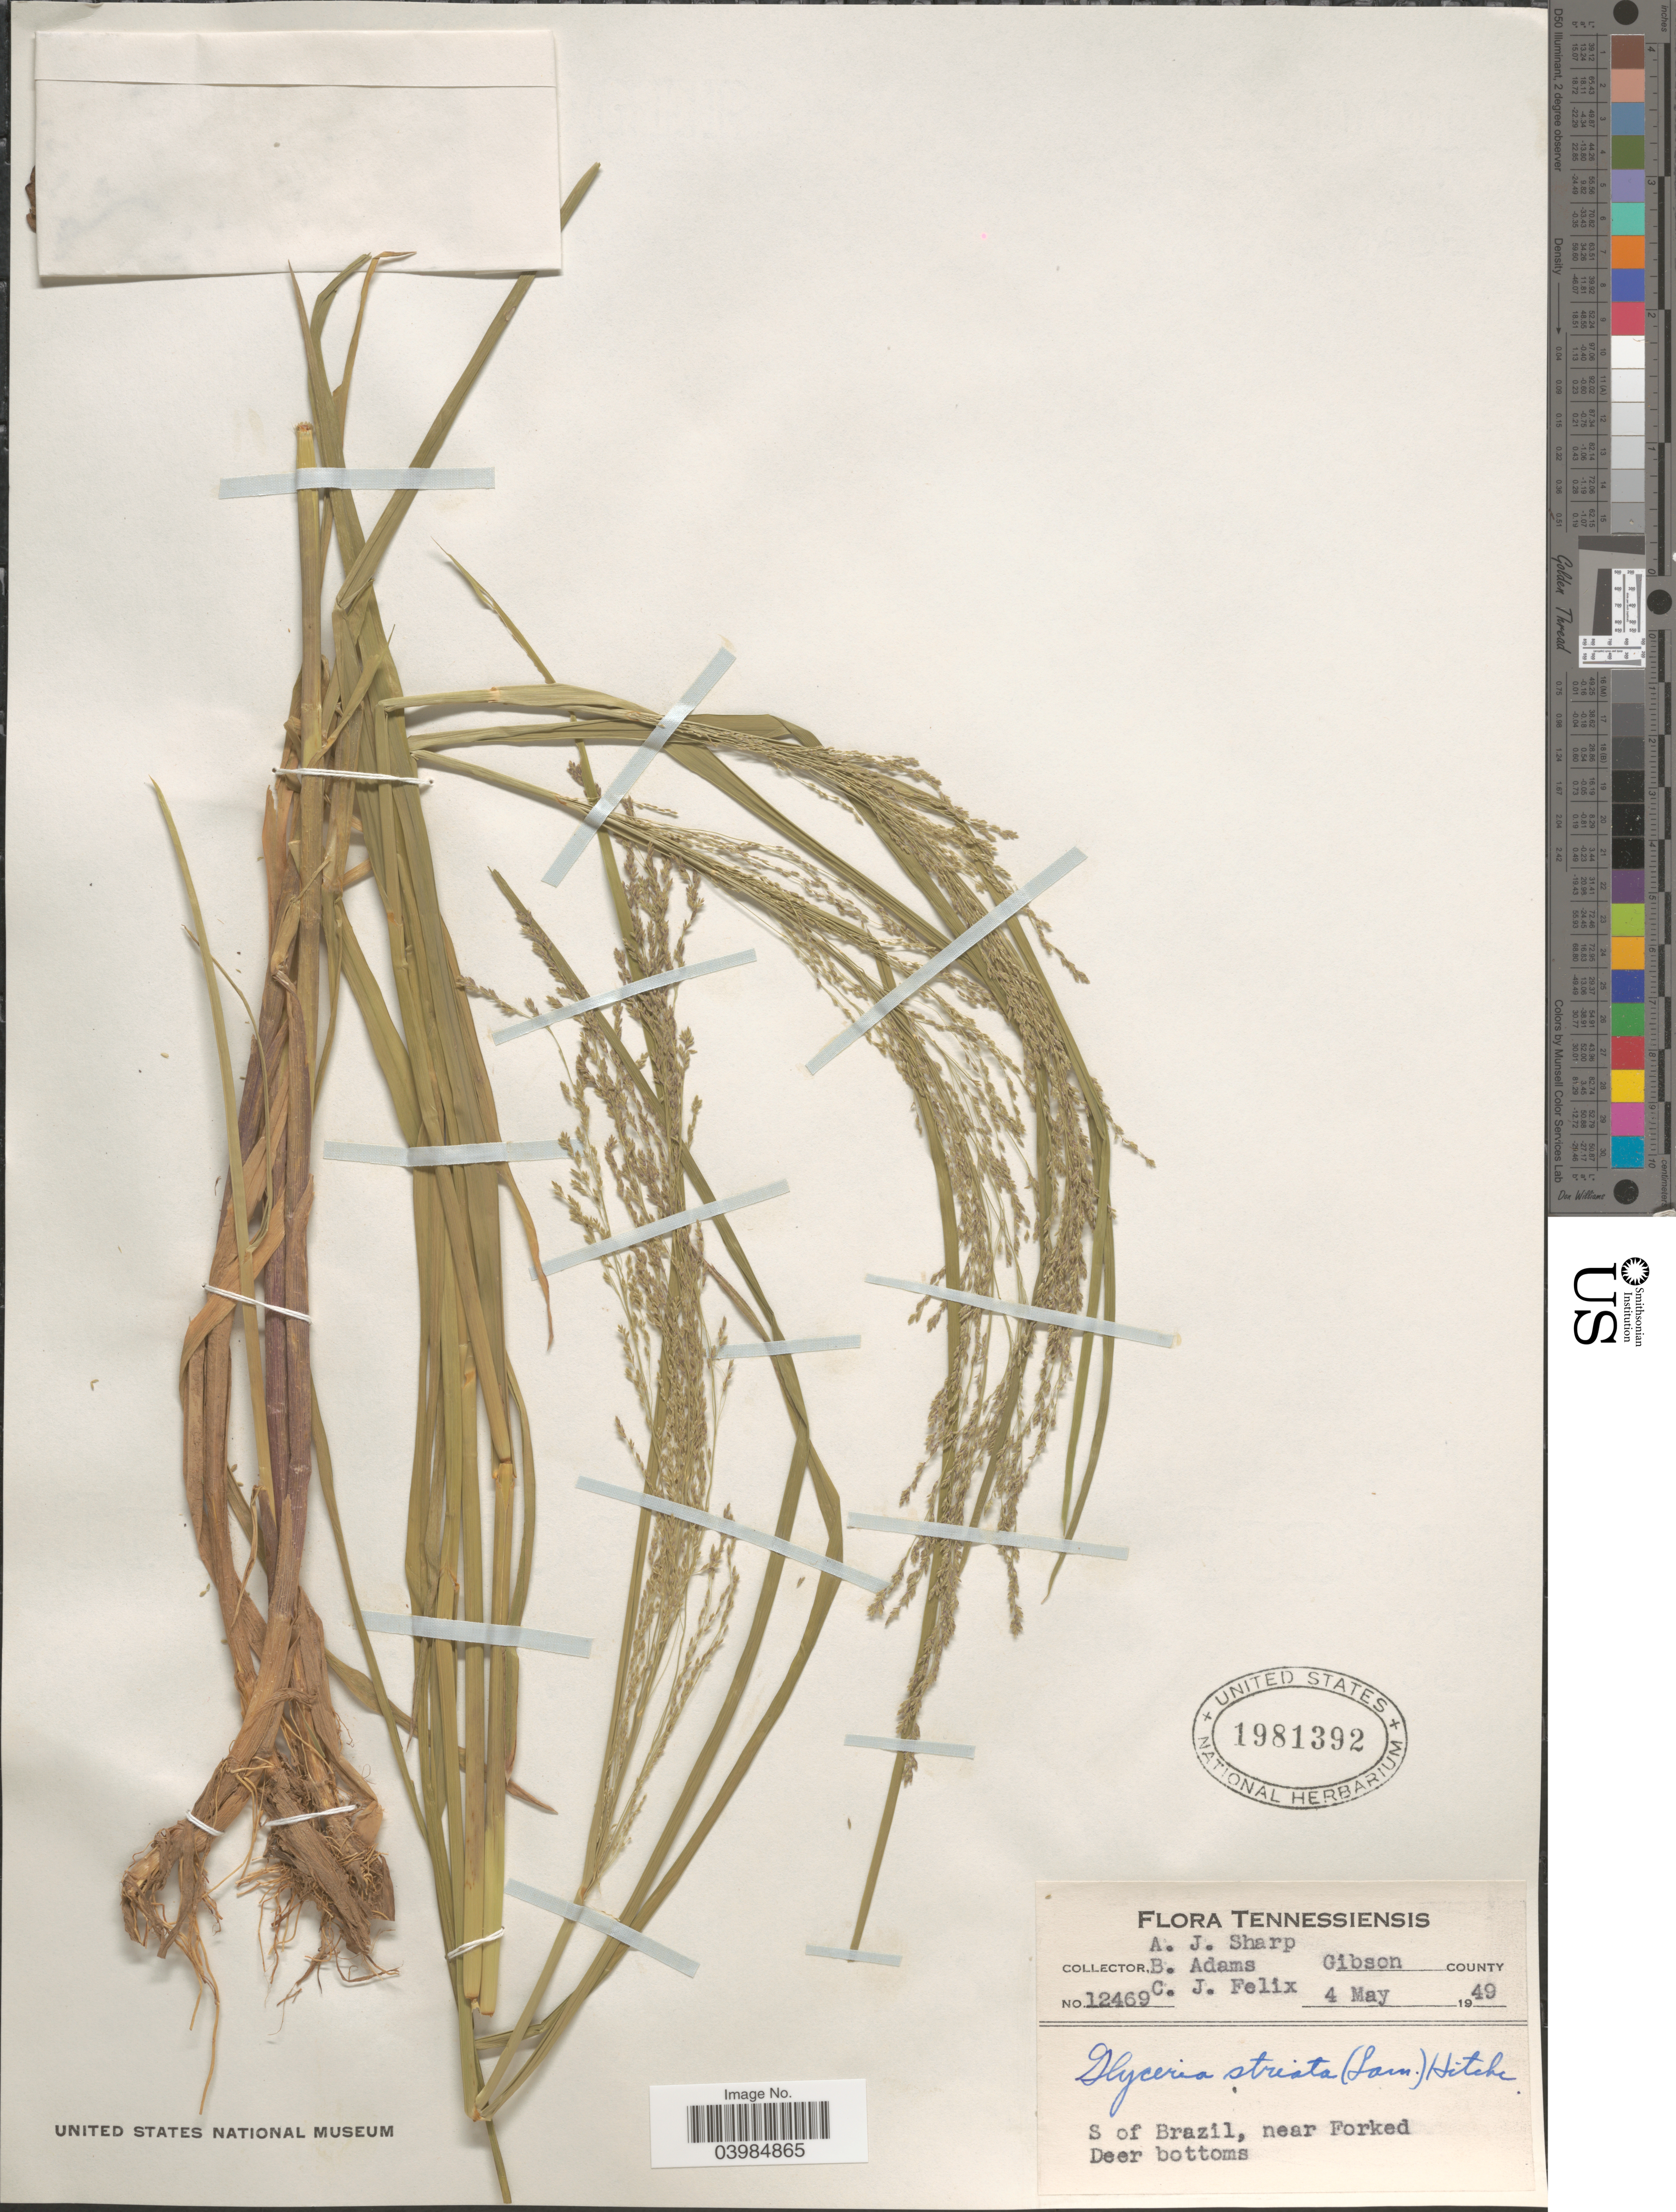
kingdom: Plantae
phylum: Tracheophyta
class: Liliopsida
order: Poales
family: Poaceae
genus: Glyceria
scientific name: Glyceria striata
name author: (Lam.) Hitchc.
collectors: A. J. Sharp, B. Adams & C. Felix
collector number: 12469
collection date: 1949-05-04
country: United States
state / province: Tennessee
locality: Gibson County. S of Brazil, near Forked Deer bottoms.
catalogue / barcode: US 1981392